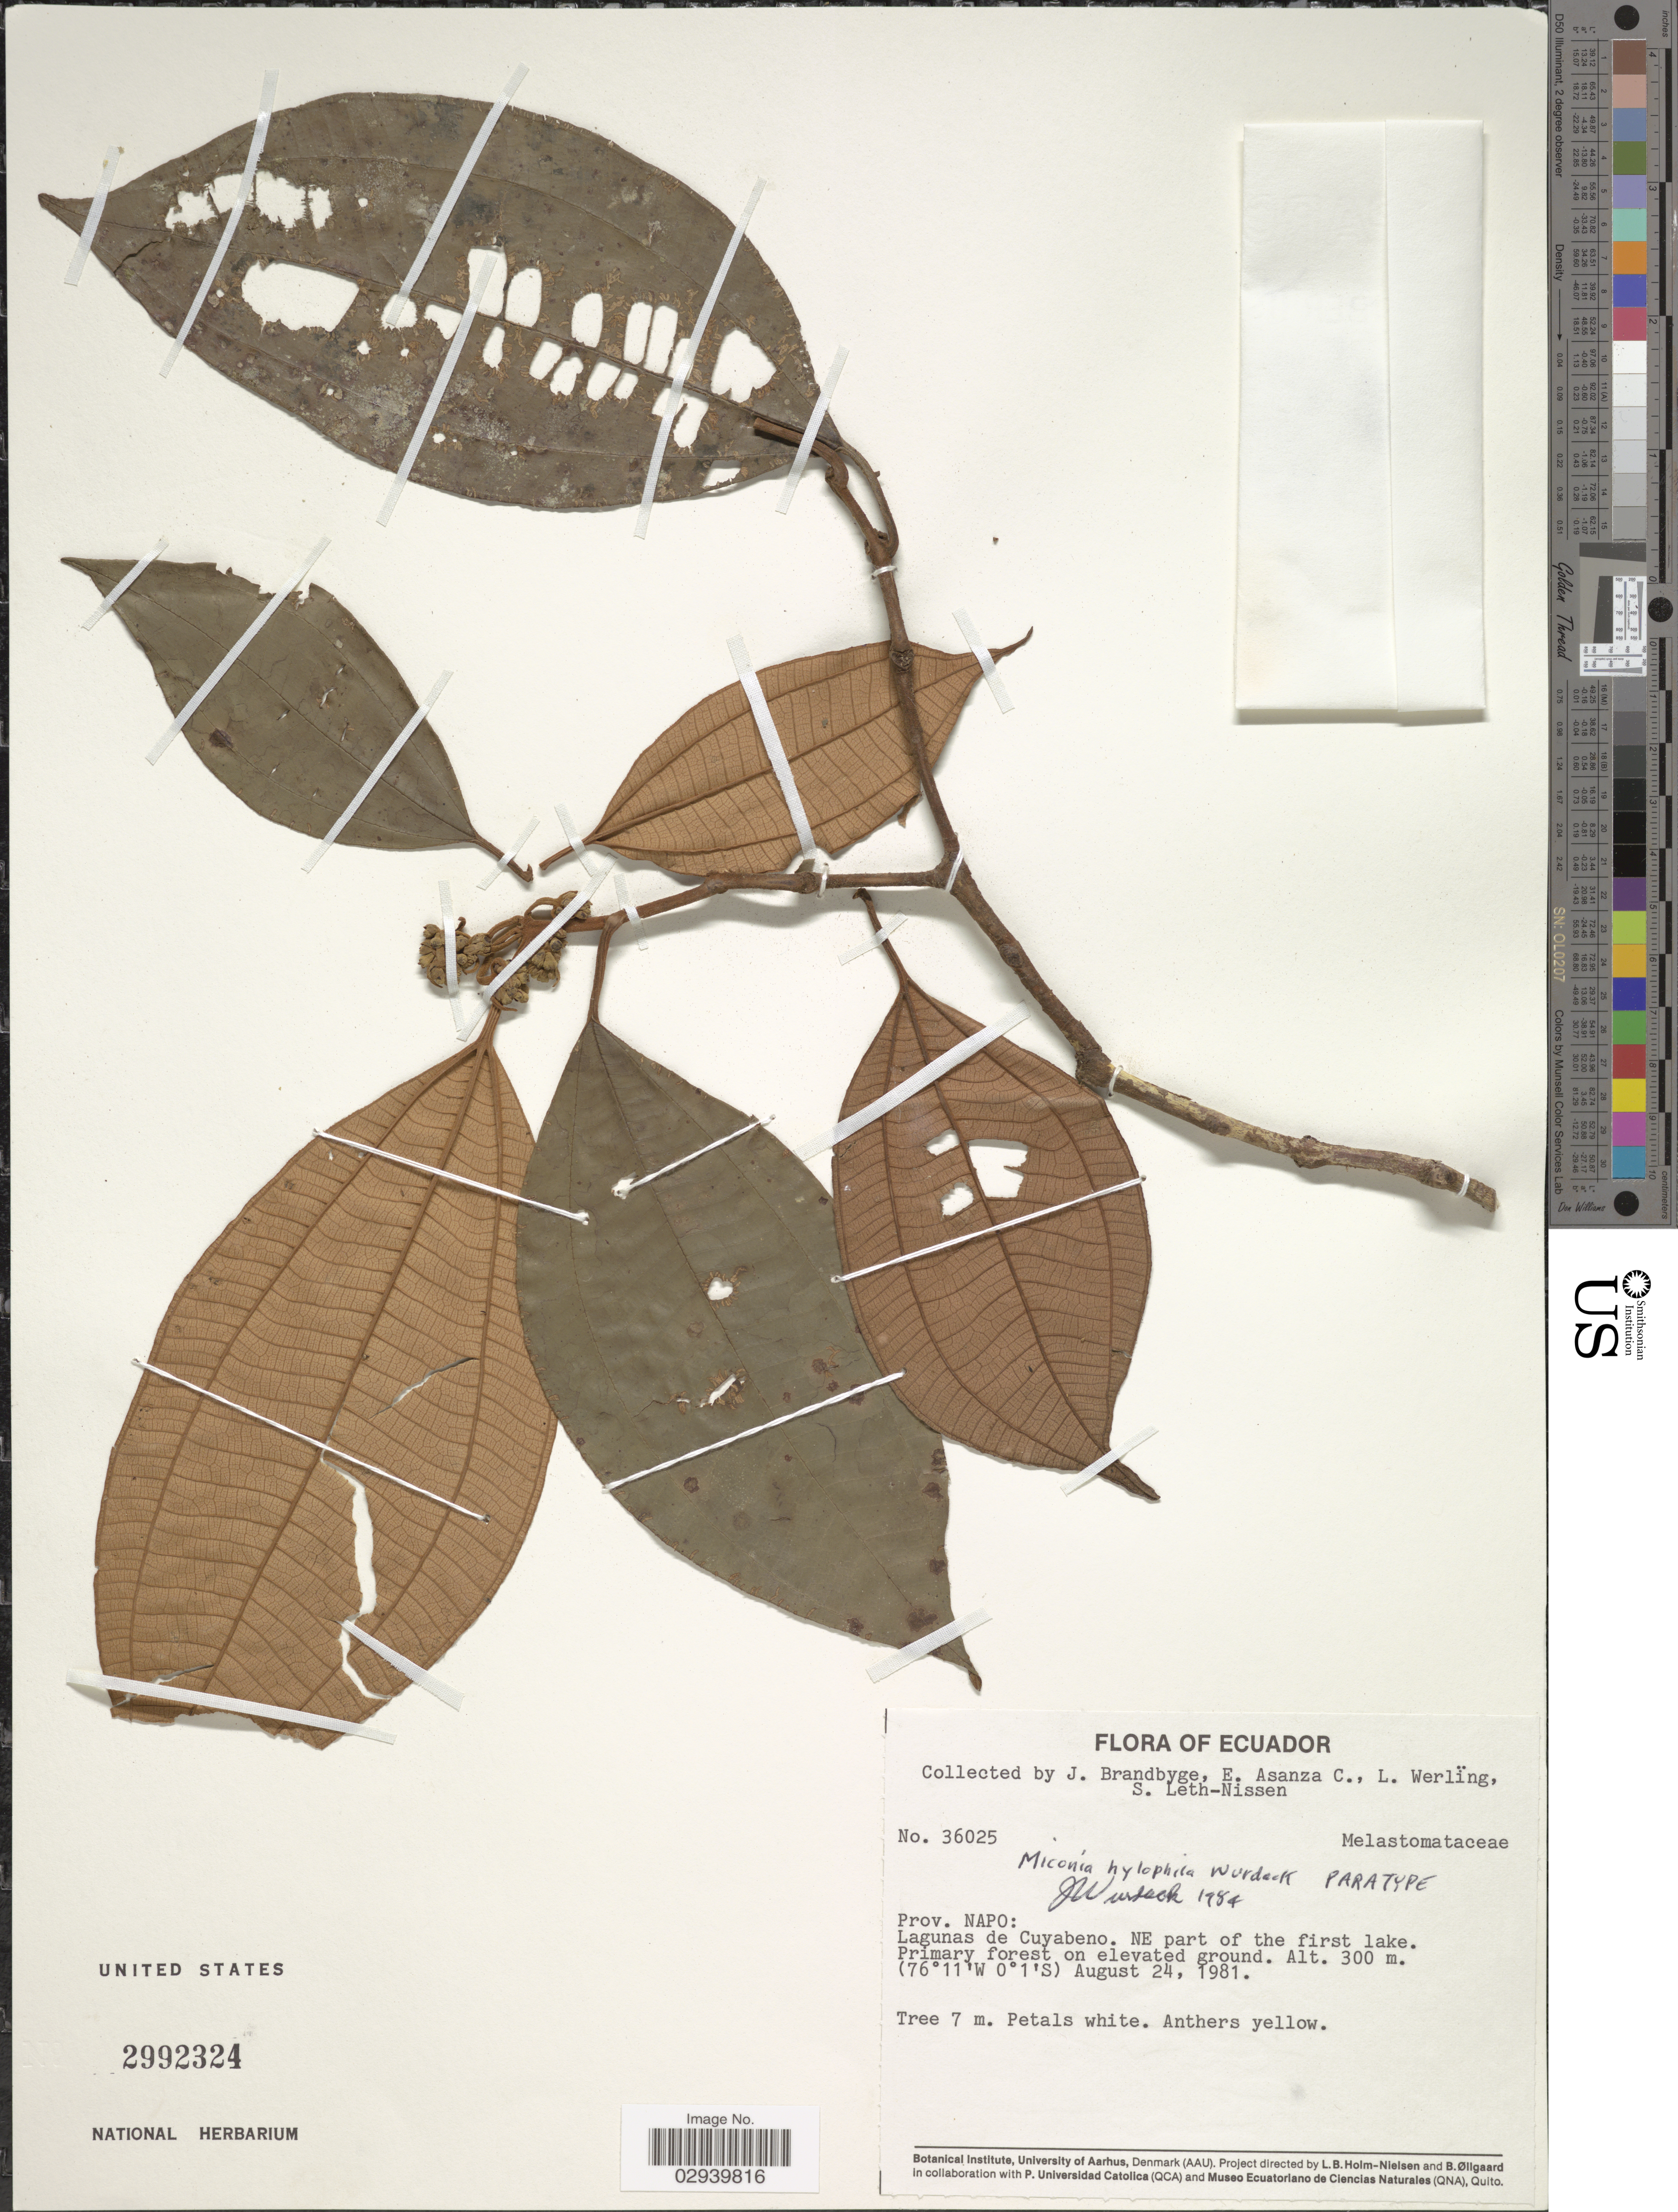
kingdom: Plantae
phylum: Tracheophyta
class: Magnoliopsida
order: Myrtales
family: Melastomataceae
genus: Miconia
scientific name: Miconia hylophila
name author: Wurdack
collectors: J. Brandbyge, E. Asanza C., L. Werling & S. Leth-Nissen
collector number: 36025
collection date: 1981-08-24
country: Ecuador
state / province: Napo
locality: Prov. Napo: Lagunas de Cuyabeno. NE part of the first lake.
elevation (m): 300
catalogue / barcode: US 2992324